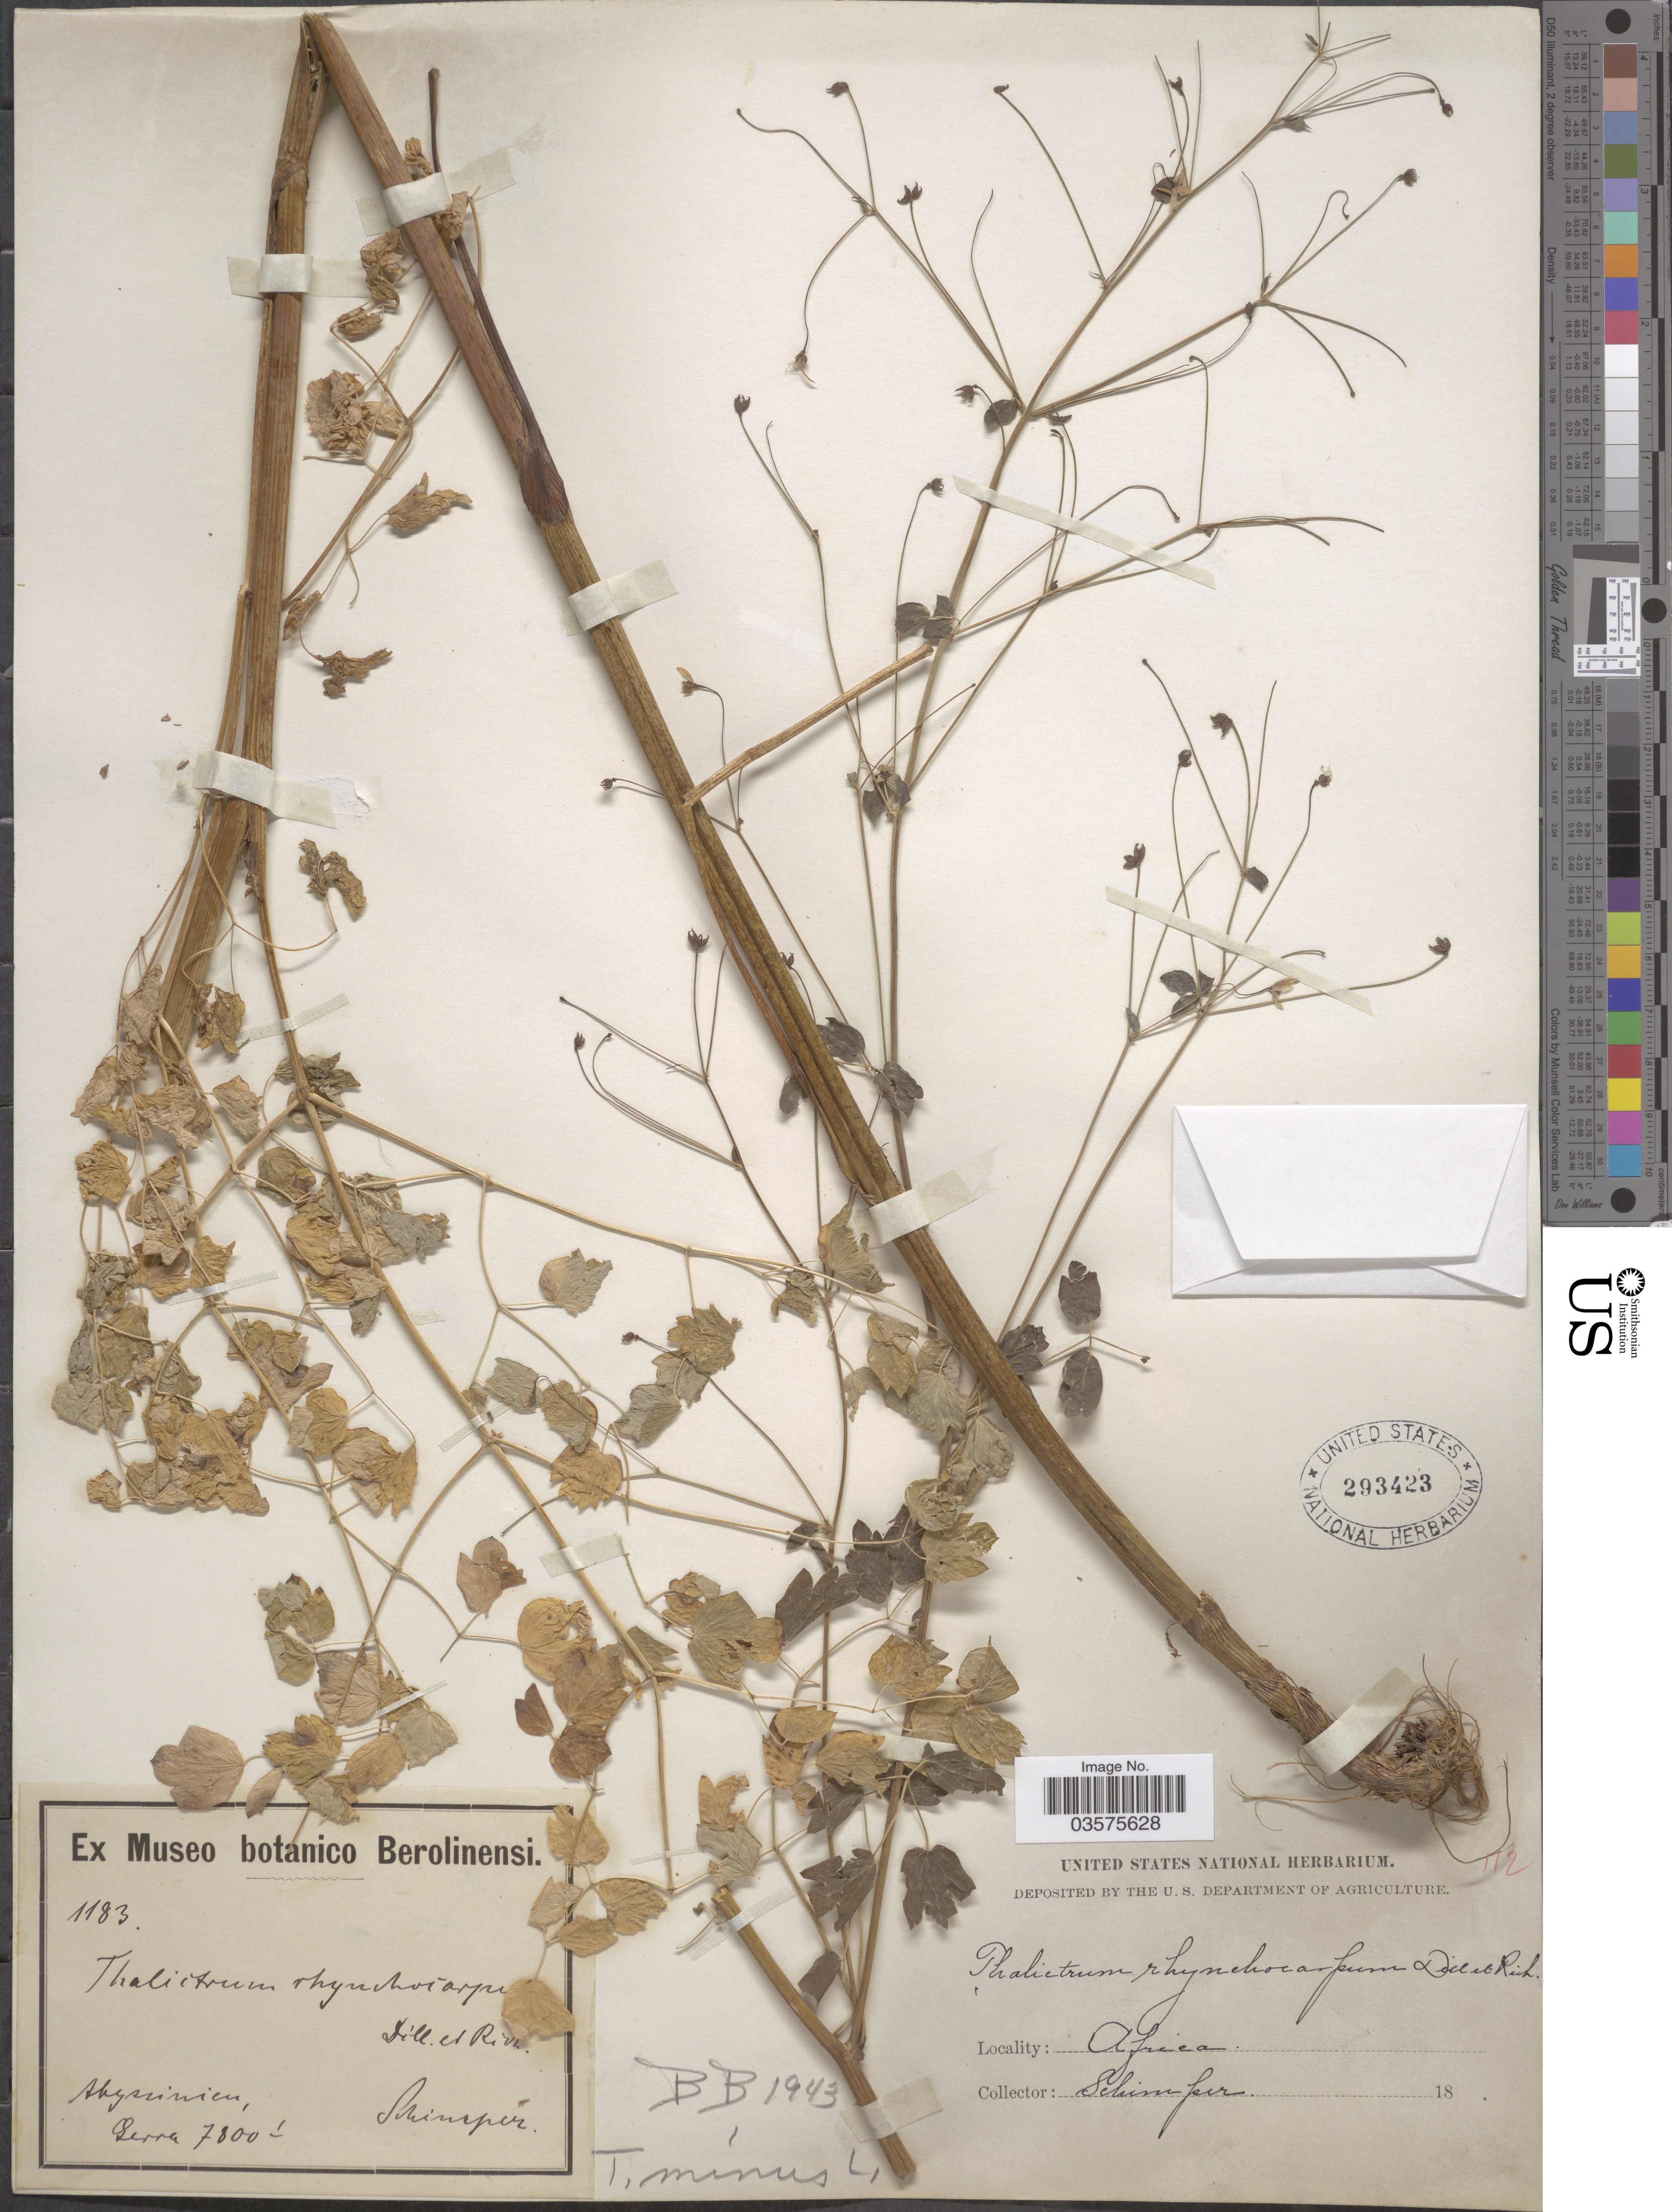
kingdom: Plantae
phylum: Tracheophyta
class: Magnoliopsida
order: Ranunculales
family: Ranunculaceae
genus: Thalictrum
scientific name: Thalictrum minus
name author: L.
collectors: -. Schimper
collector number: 1183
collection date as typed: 18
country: Ethiopia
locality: Abysinien Serra [interpreted].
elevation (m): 2377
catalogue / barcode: US 293423